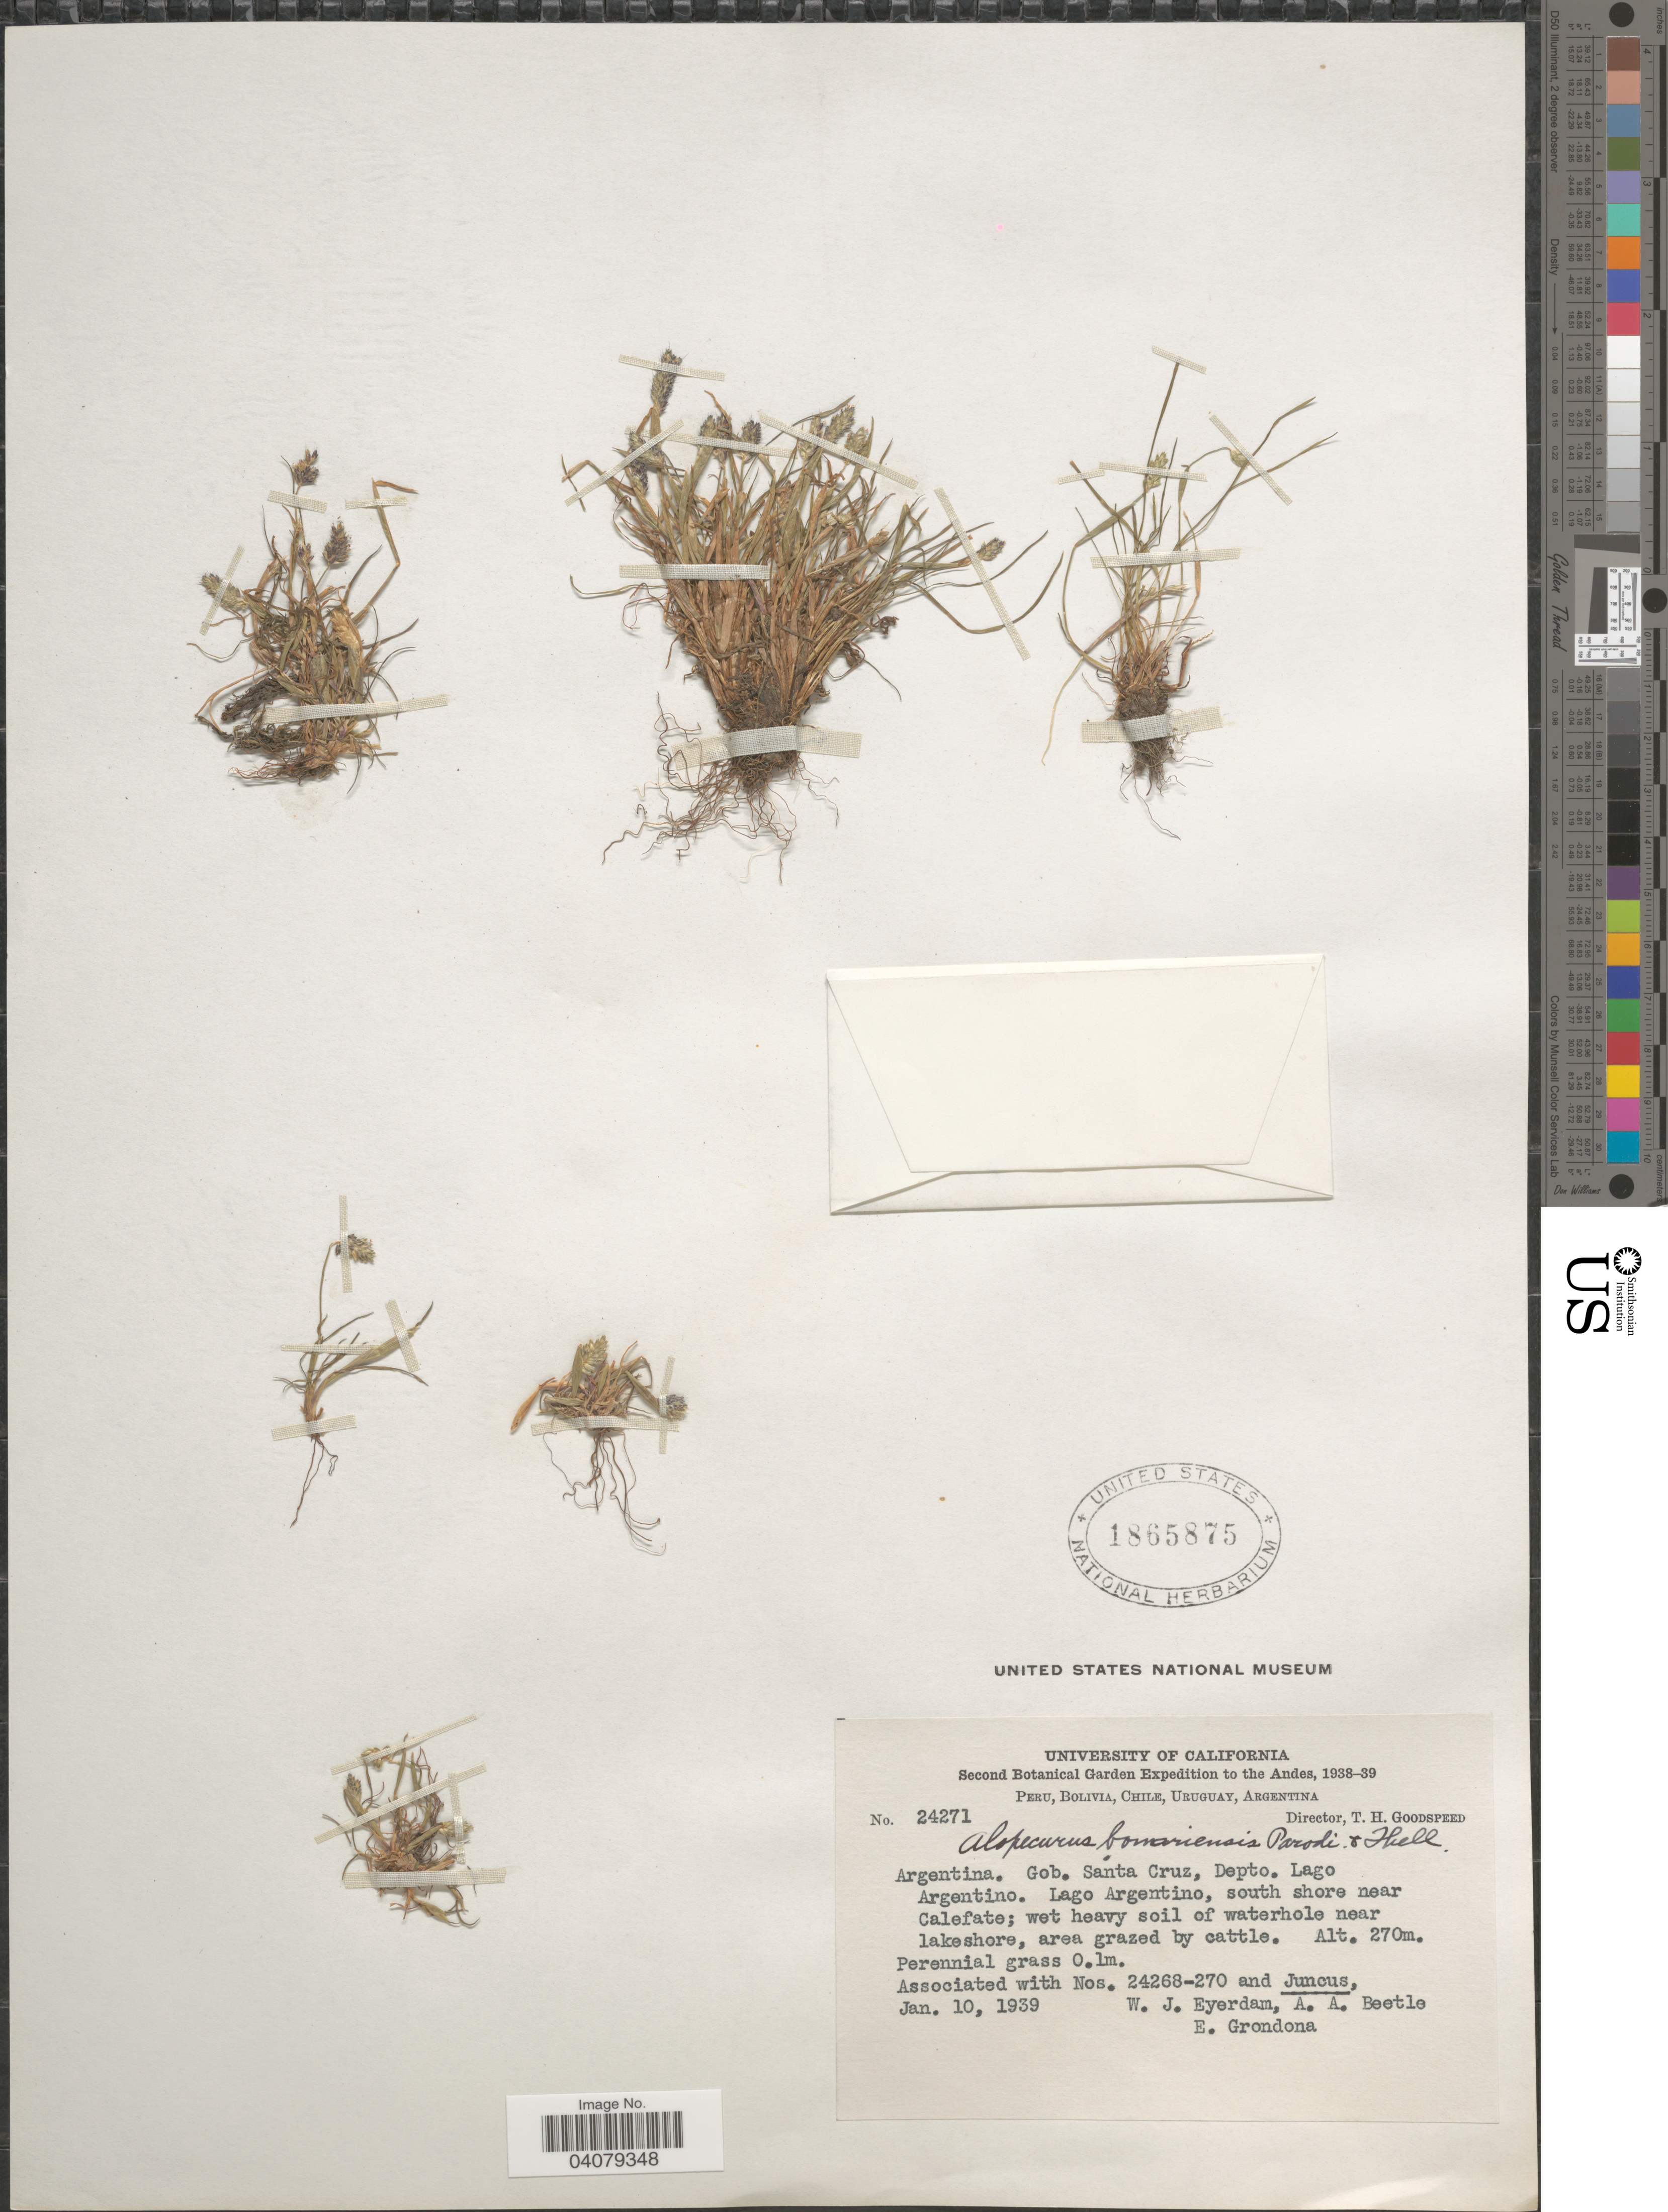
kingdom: Plantae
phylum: Tracheophyta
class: Liliopsida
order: Poales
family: Poaceae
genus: Alopecurus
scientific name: Alopecurus bonariensis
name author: Parodi & Thell.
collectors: W. J. Eyerdam, A. A. Beetle & E. Grondona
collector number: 24271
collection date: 1939-01-10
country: Argentina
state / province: Santa Cruz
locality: Gob. Santa Cruz, Depto. Lago Argentino. Lago Argentino, south shore near Calefate; wet heavy soil of waterhole near lakeshore.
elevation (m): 270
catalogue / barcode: US 1865875